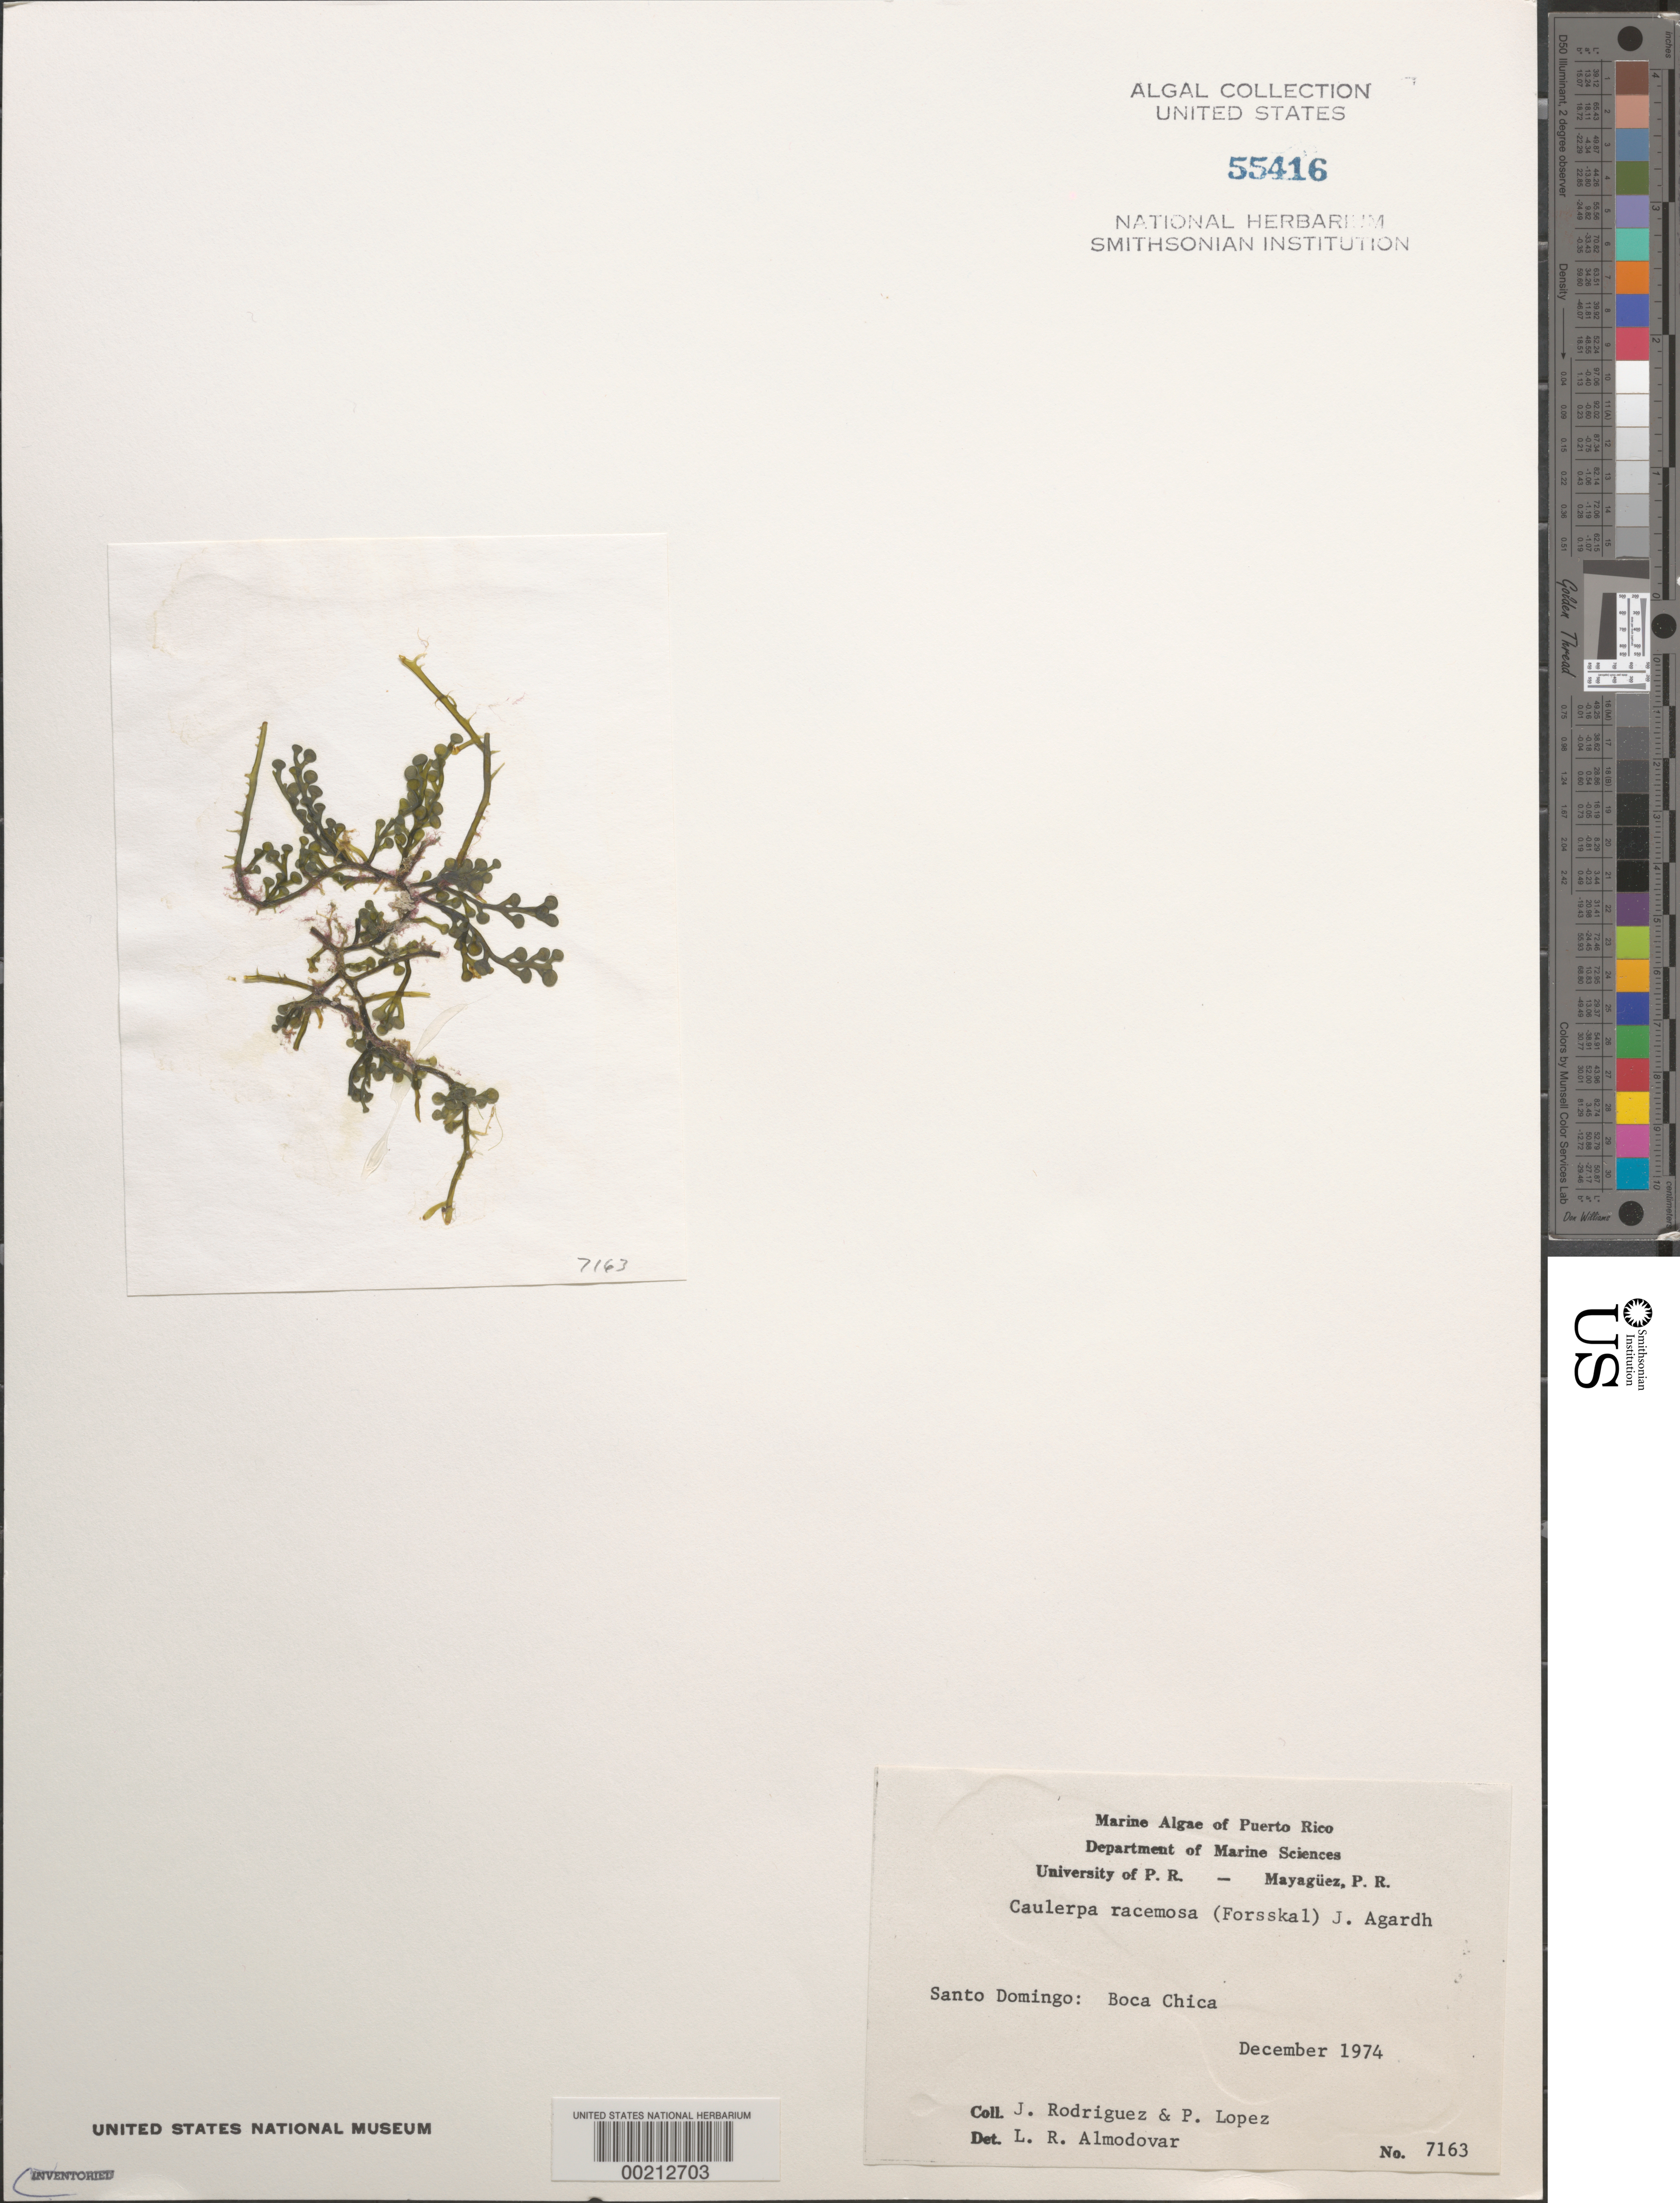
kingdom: Plantae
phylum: Chlorophyta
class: Ulvophyceae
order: Bryopsidales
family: Caulerpaceae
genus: Caulerpa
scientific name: Caulerpa racemosa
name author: (Forssk.) J. Agardh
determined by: Almodovar, L. R.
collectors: J. Rodriguez & P. Lopez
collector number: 7163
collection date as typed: Dec 1974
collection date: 1974-12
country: Dominican Republic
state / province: Distrito Nacional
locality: Boca chica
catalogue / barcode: US 55416